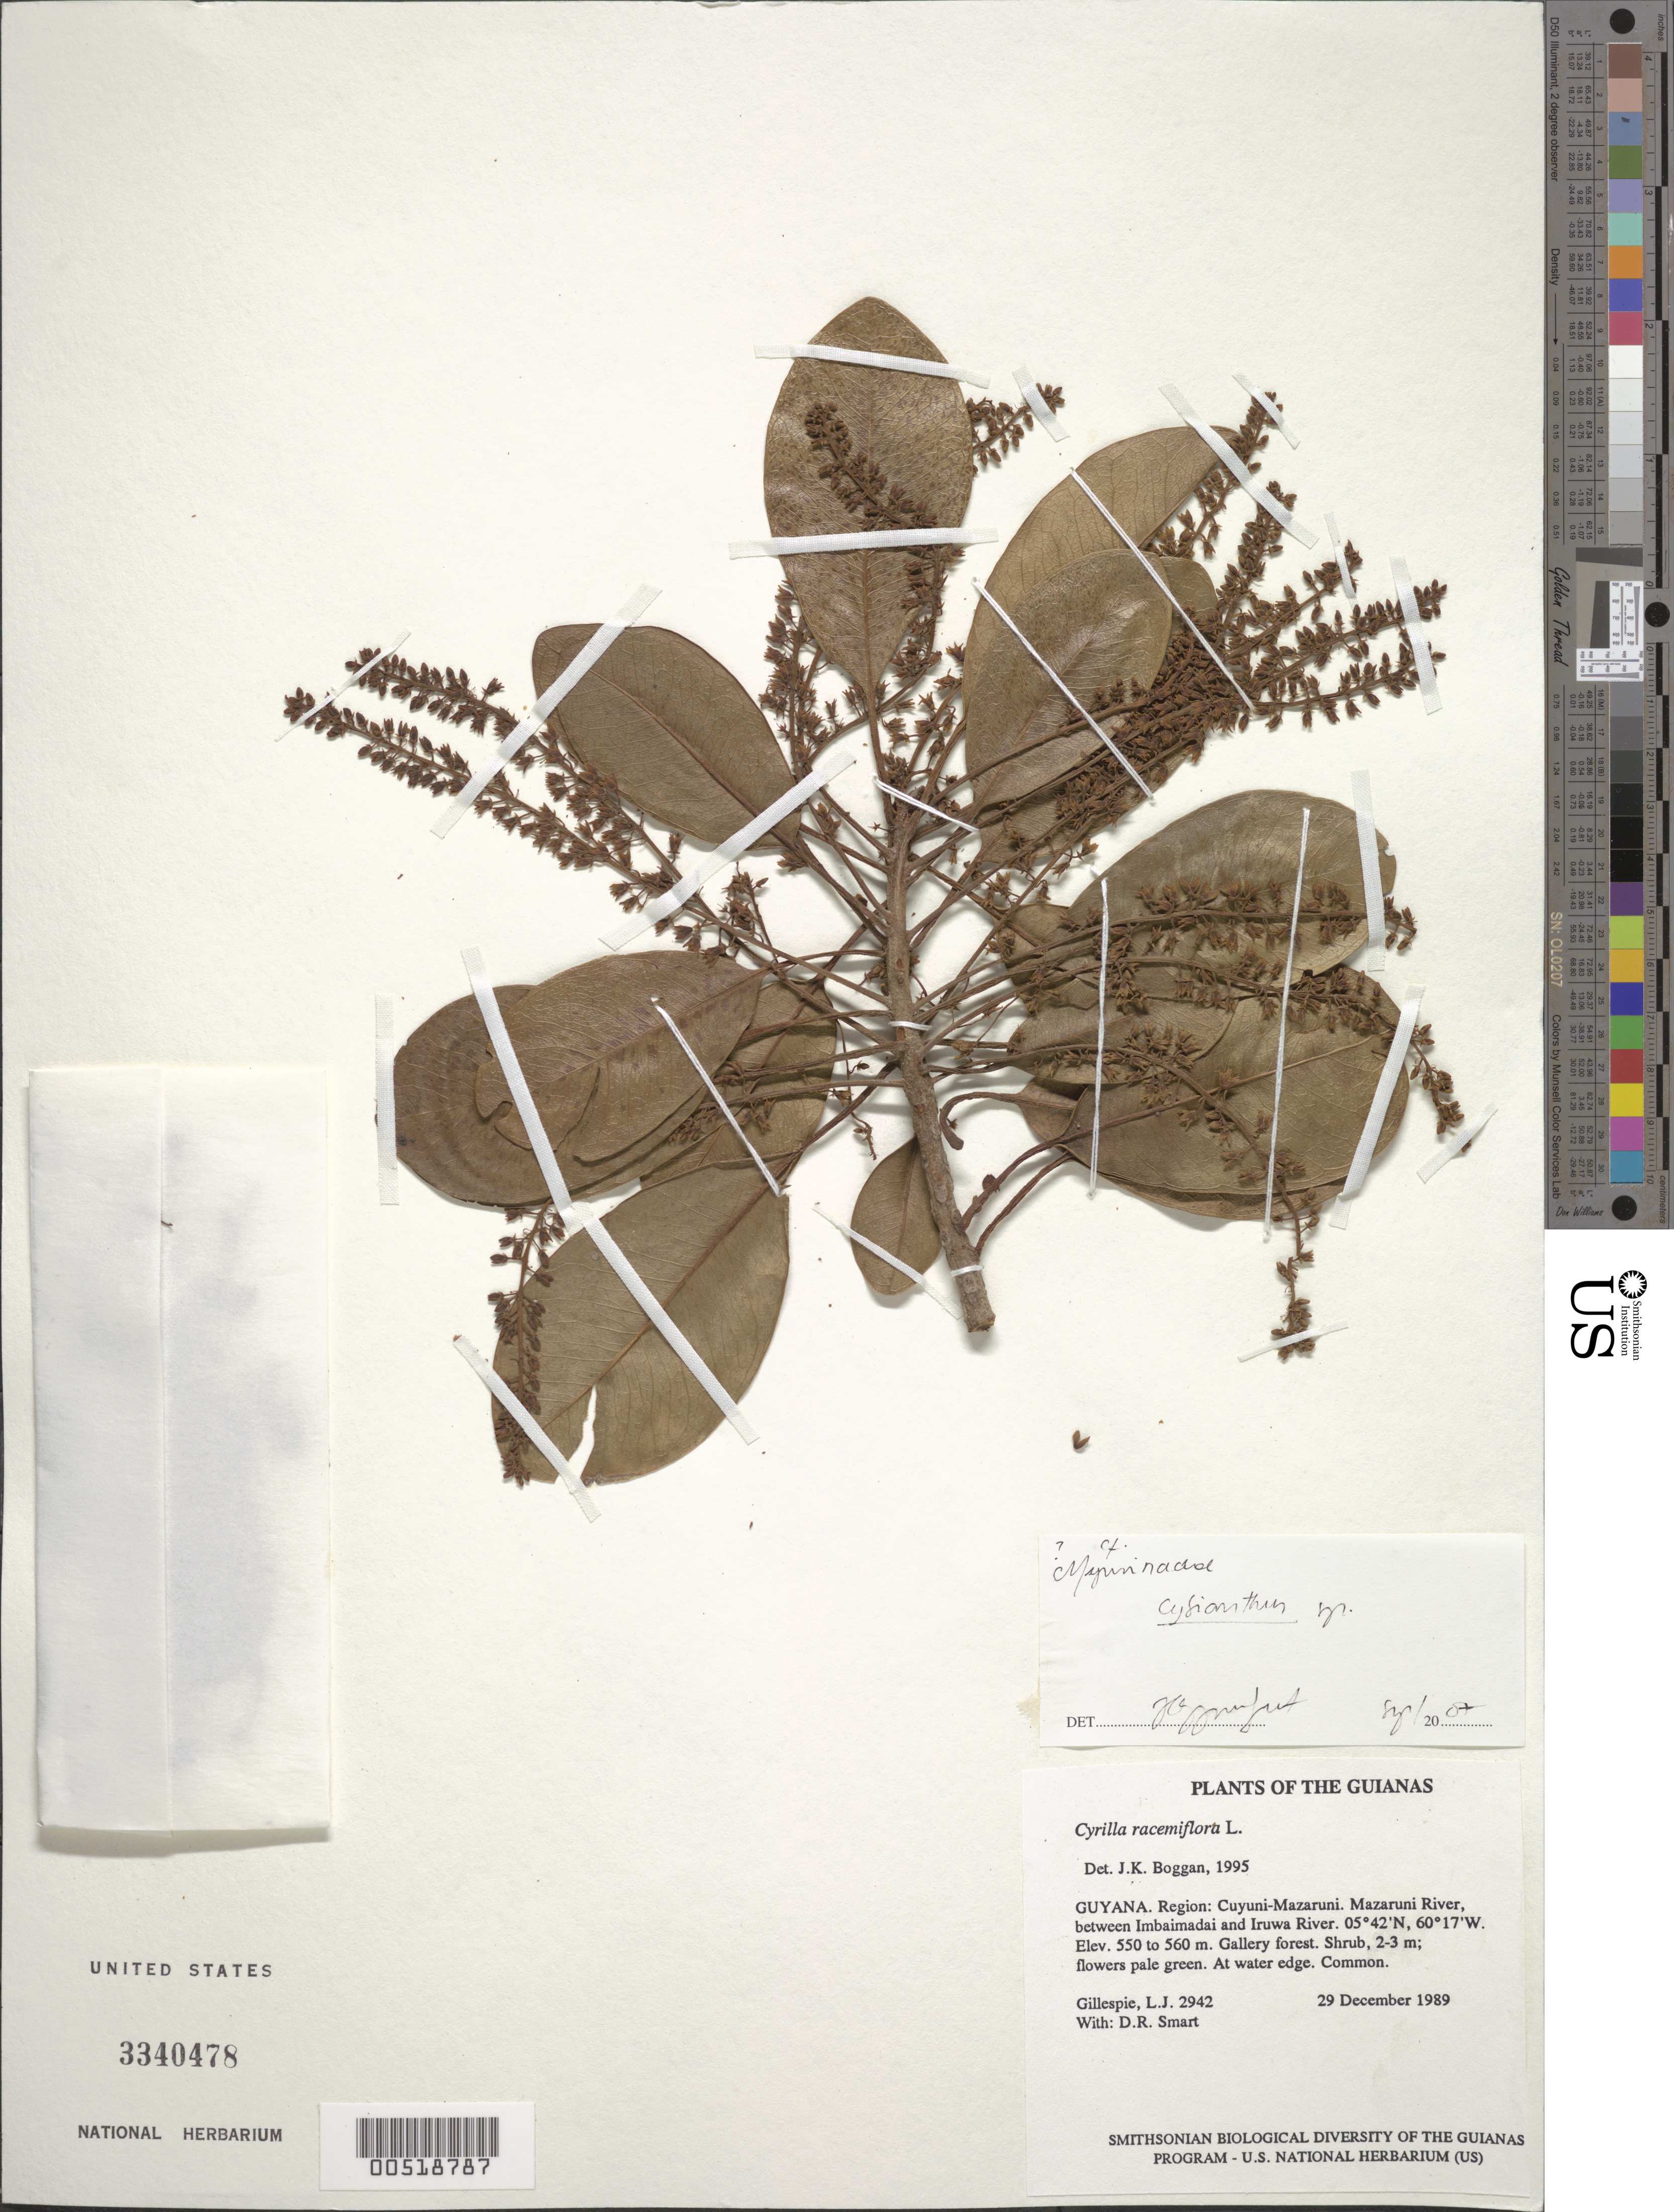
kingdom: Plantae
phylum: Tracheophyta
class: Magnoliopsida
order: Ericales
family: Primulaceae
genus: Cybianthus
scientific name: Cybianthus sp.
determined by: Yesilyurt, J. C.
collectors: L. J. Gillespie & D. R. Smart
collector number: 2942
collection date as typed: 29 December 1989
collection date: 1989-12-29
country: Guyana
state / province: Cuyuni-Mazaruni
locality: Mazaruni River, between Imbaimadai and Iruwa River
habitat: Gallery forest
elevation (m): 550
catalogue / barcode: US 3340478